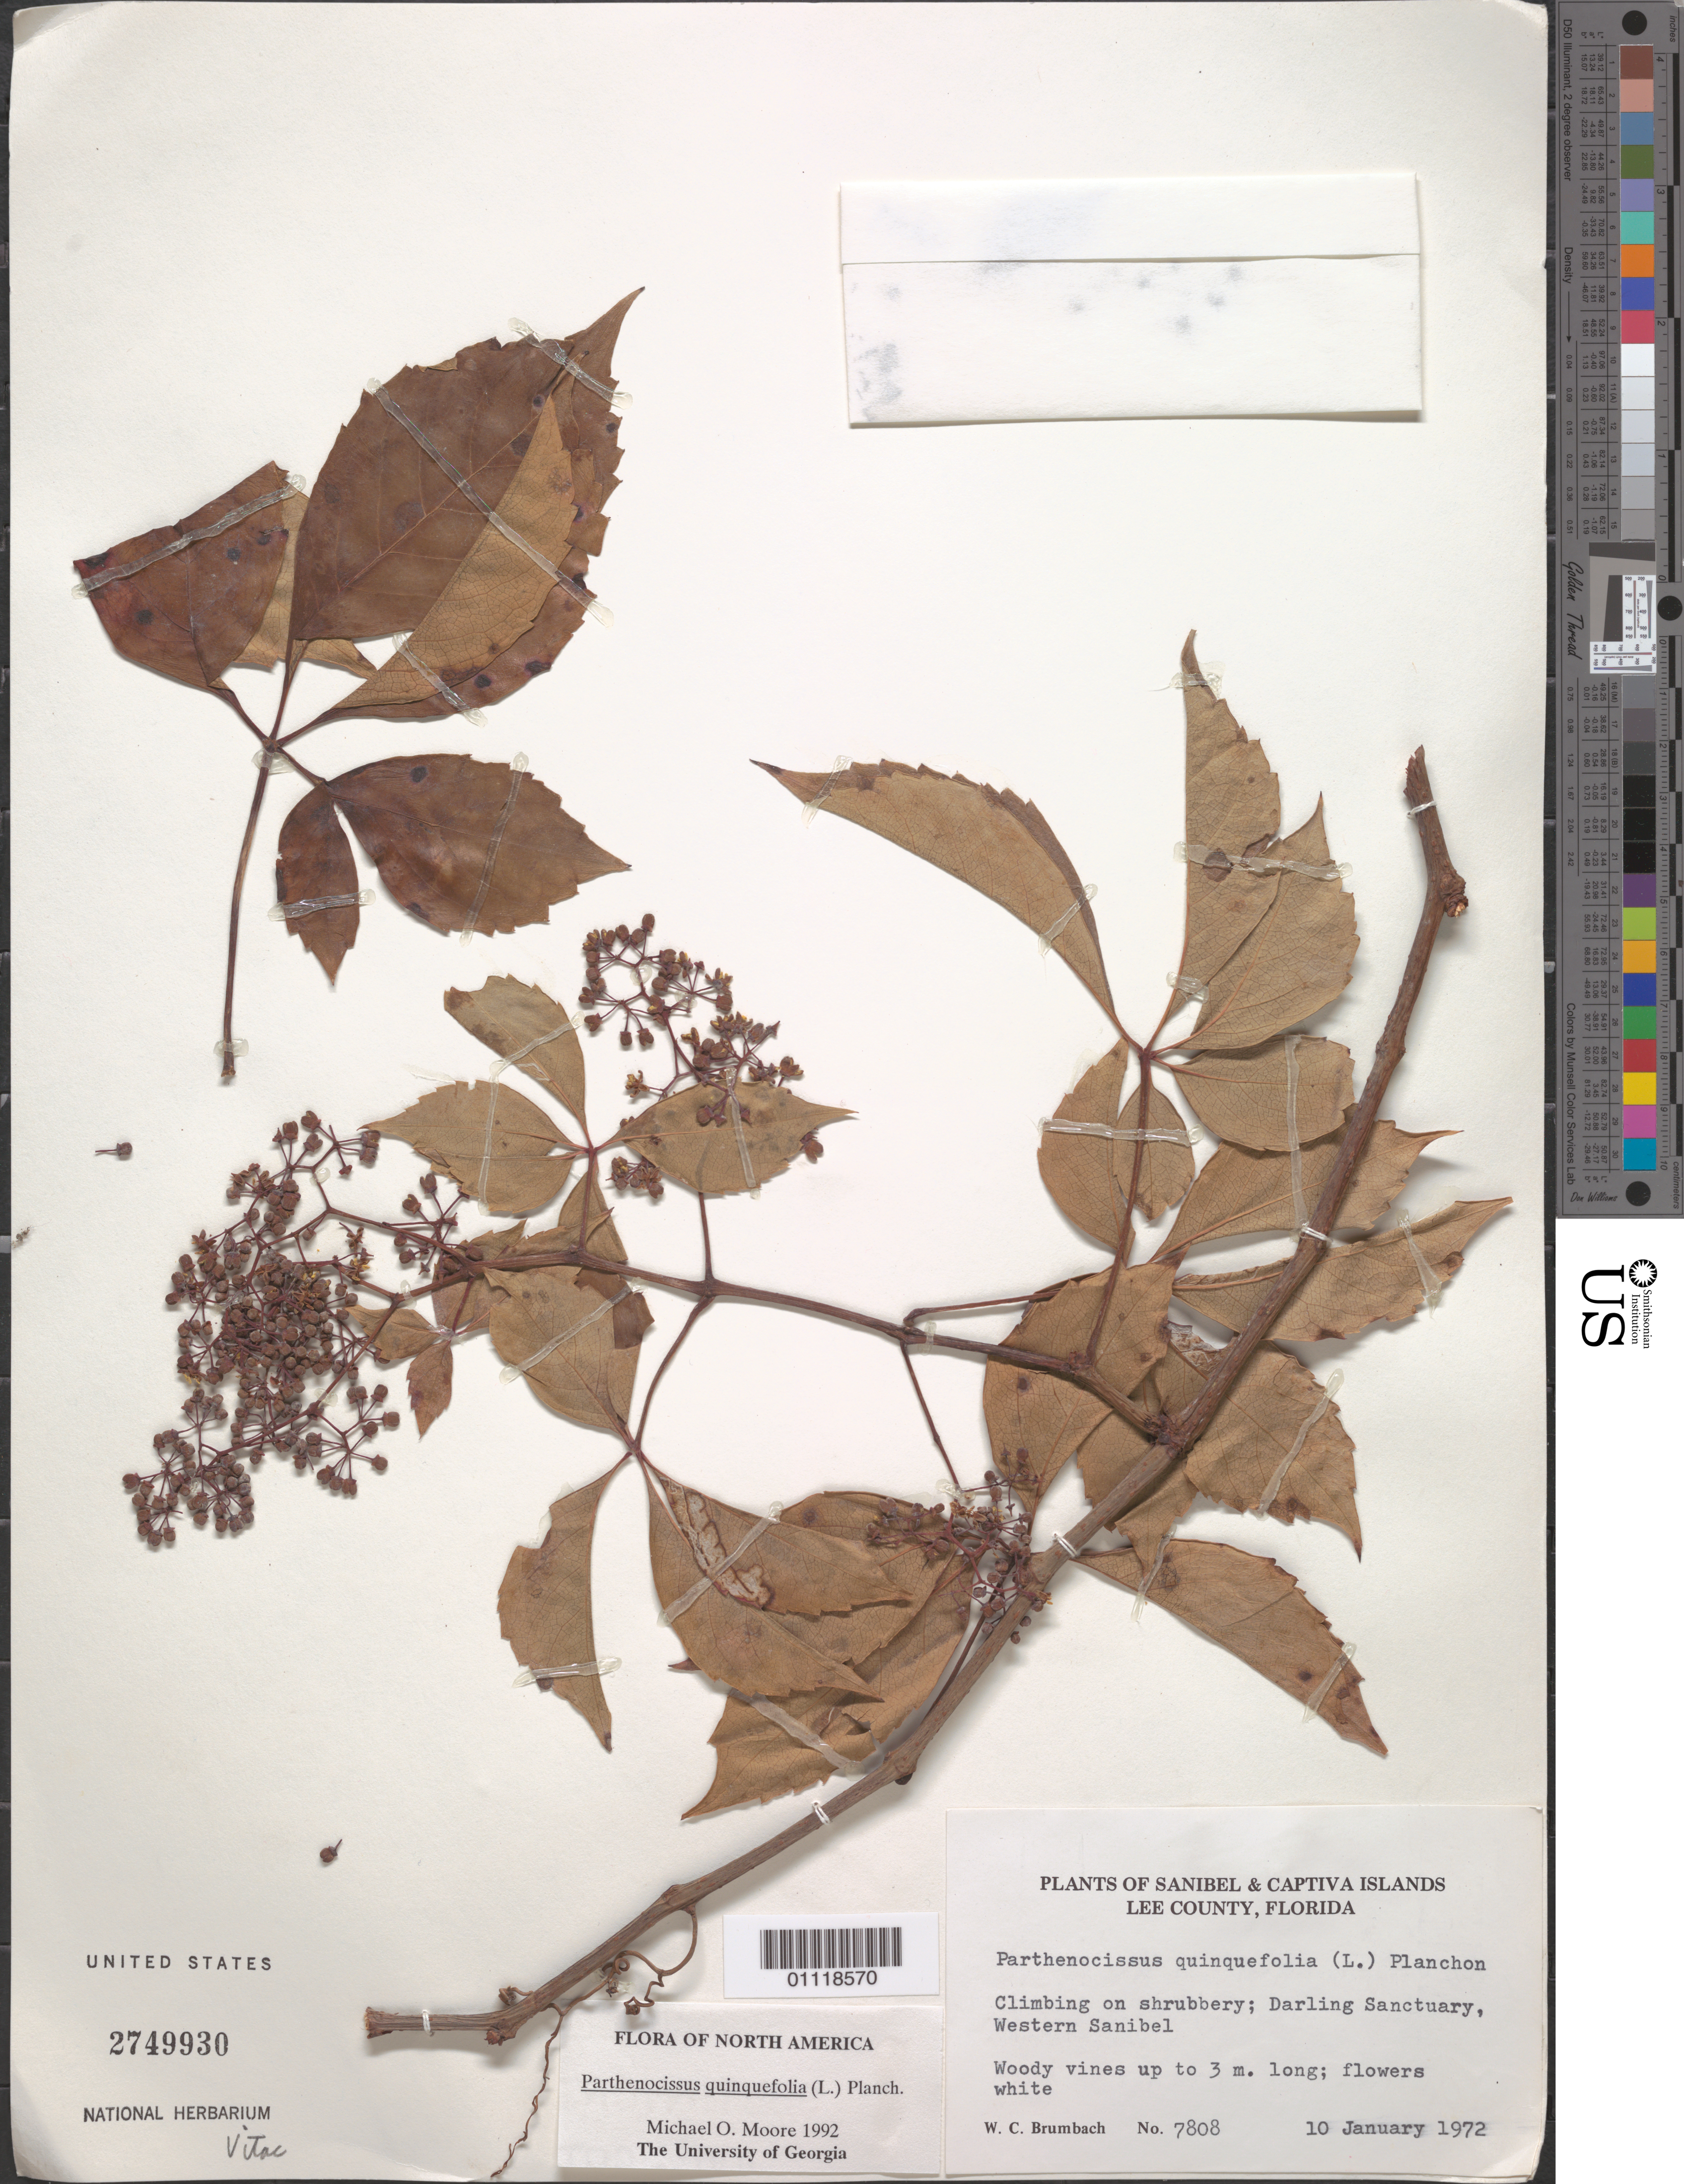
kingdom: Plantae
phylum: Tracheophyta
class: Magnoliopsida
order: Vitales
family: Vitaceae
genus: Parthenocissus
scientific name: Parthenocissus quinquefolia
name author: (L.) Planch.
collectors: W. C. Brumbach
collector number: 7808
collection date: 1972-01-10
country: United States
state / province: Florida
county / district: Lee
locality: Sanibel and Captiva Islands. Darling Sanctuary, Western Sanibel.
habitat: Climbing on shrubbery.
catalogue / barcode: US 2749930